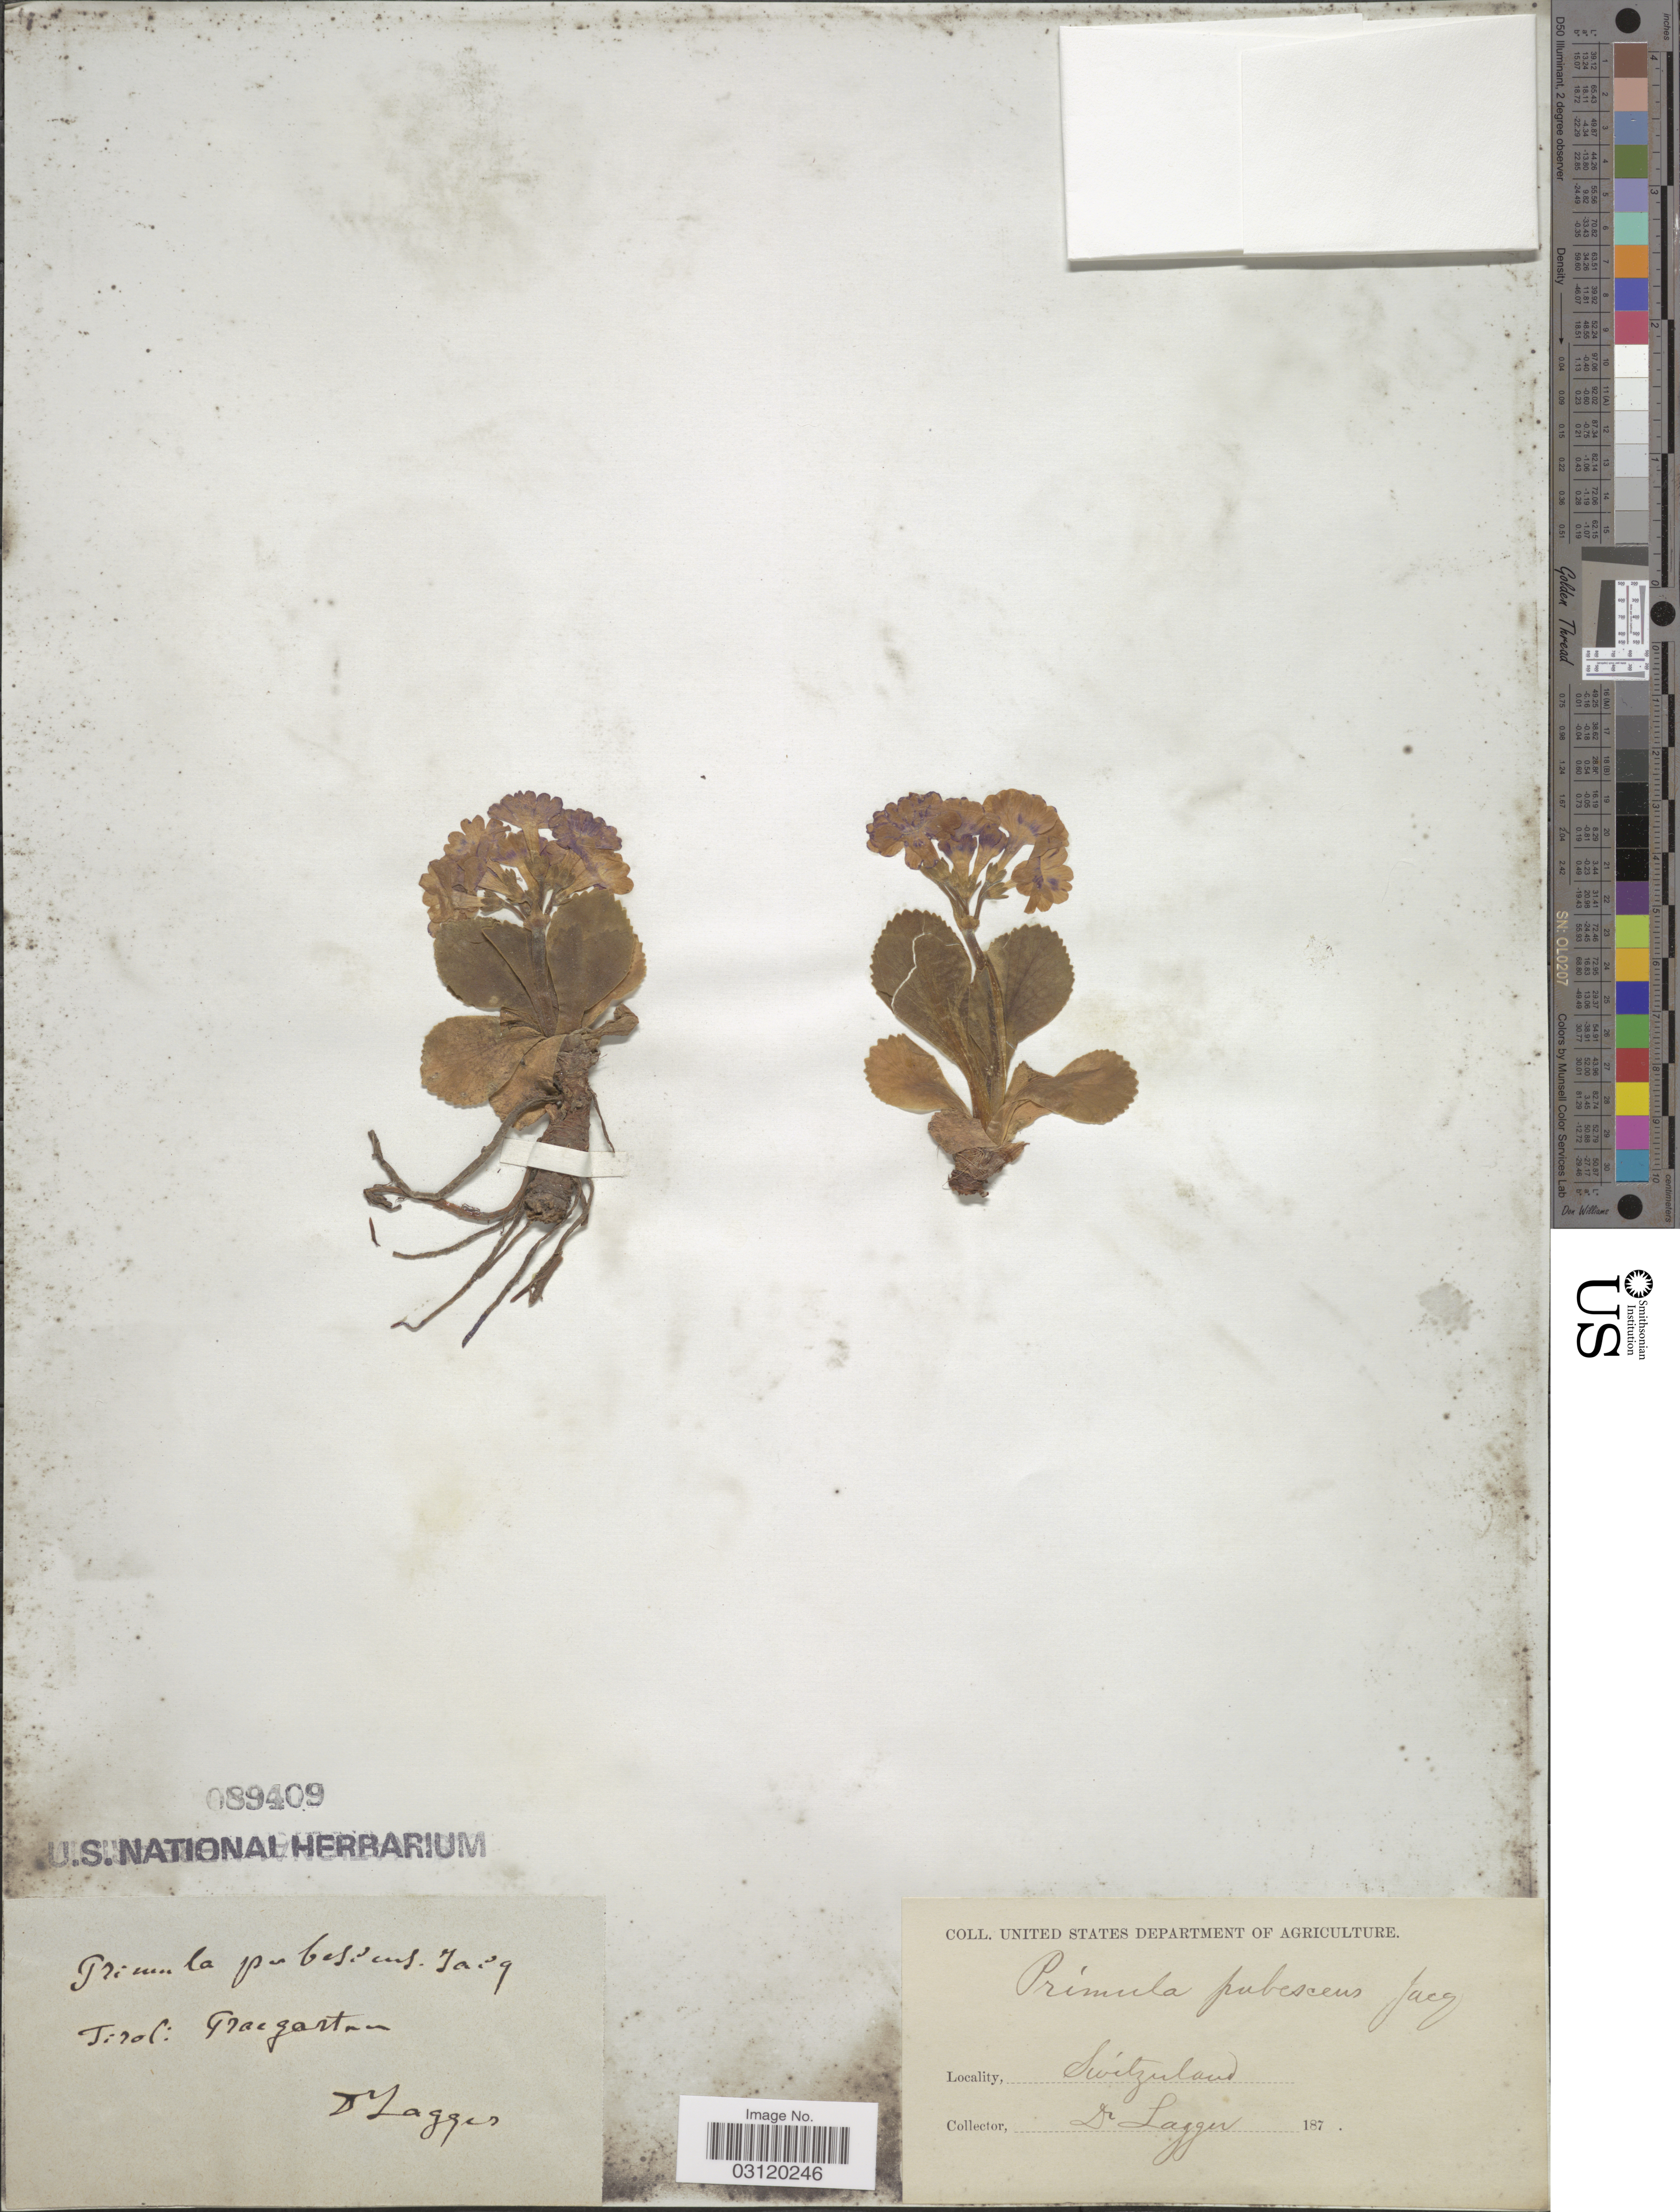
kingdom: Plantae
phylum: Tracheophyta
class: Magnoliopsida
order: Ericales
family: Primulaceae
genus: Primula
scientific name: Primula pubescens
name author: Loisel.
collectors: F. J. Lagger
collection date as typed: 187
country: Switzerland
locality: Tirol: Graegartan.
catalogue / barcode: US 89409